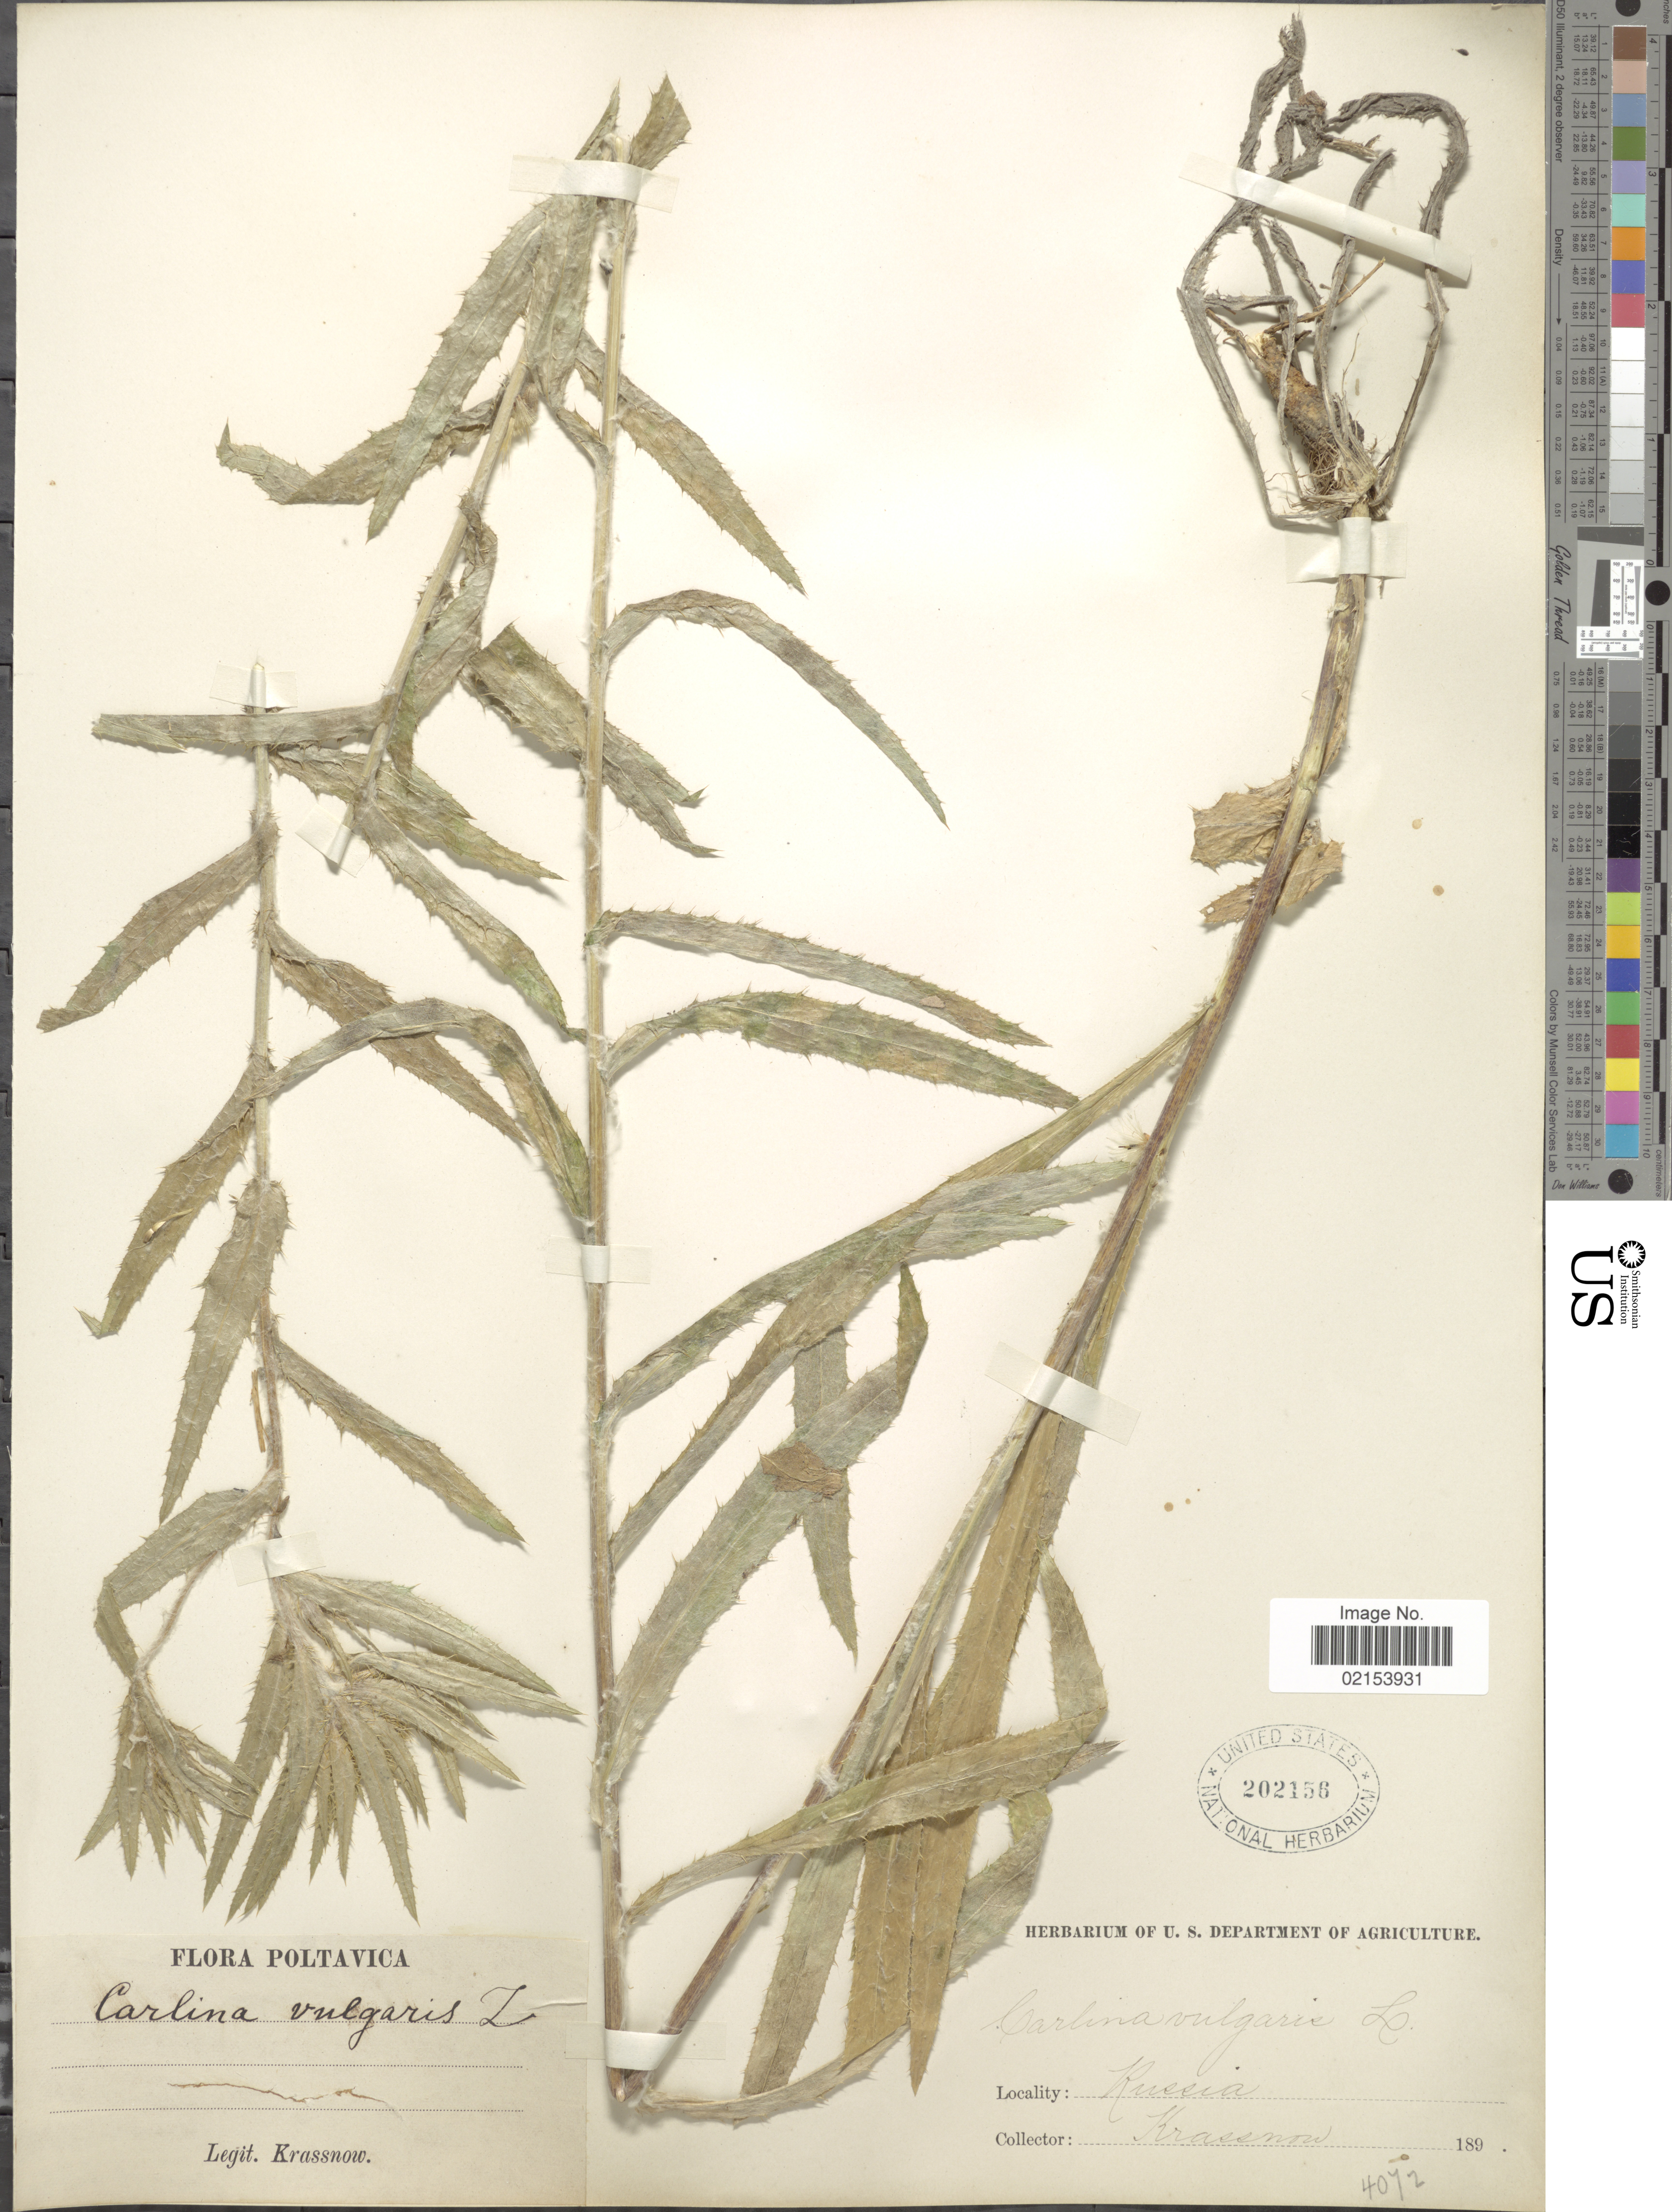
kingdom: Plantae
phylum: Tracheophyta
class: Magnoliopsida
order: Asterales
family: Asteraceae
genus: Carlina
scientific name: Carlina vulgaris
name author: L.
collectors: -. Krassnow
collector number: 4072?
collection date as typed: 189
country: Ukraine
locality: Poltavica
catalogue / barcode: US 202156